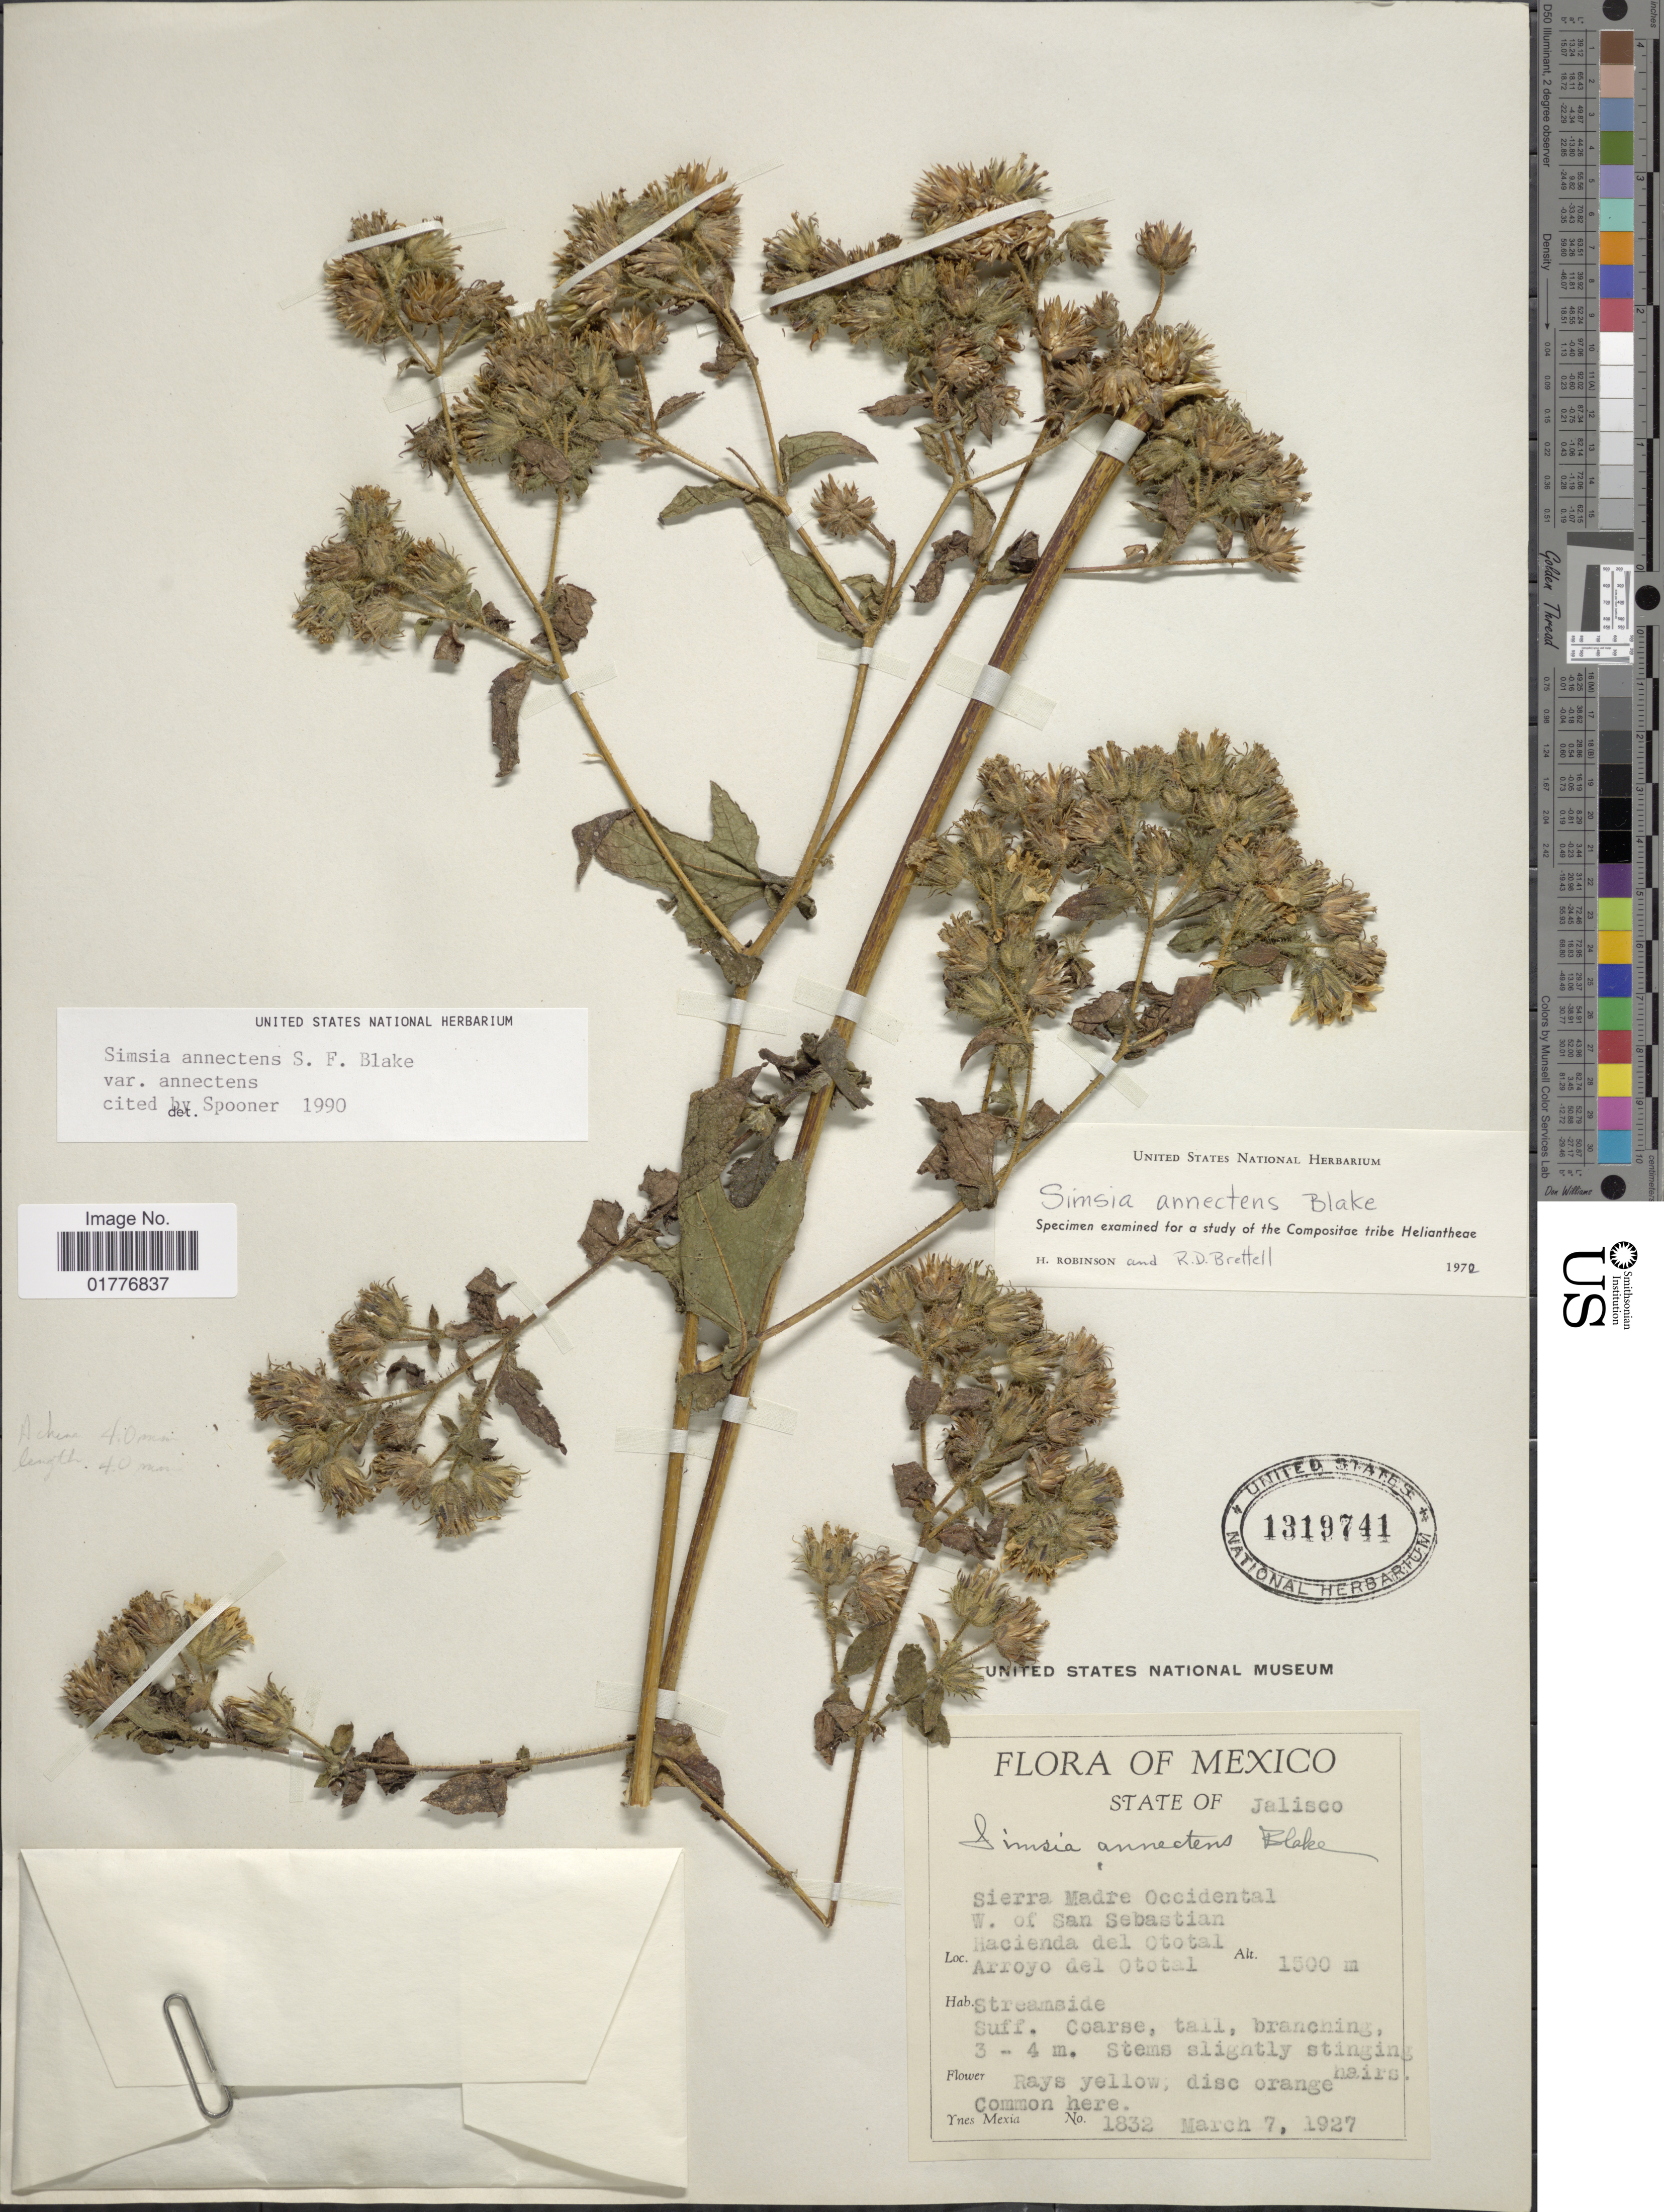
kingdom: Plantae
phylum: Tracheophyta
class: Magnoliopsida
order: Asterales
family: Asteraceae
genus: Simsia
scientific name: Simsia annectens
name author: S.F. Blake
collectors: Y. Mexia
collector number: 1832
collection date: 1927-03-07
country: Mexico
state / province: Jalisco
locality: State of Jalisco, Sierra Madre Occidental W. of San Sebastian, Hacienda del Ototal, Arroyo del Ototal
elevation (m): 130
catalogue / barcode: US 1319741